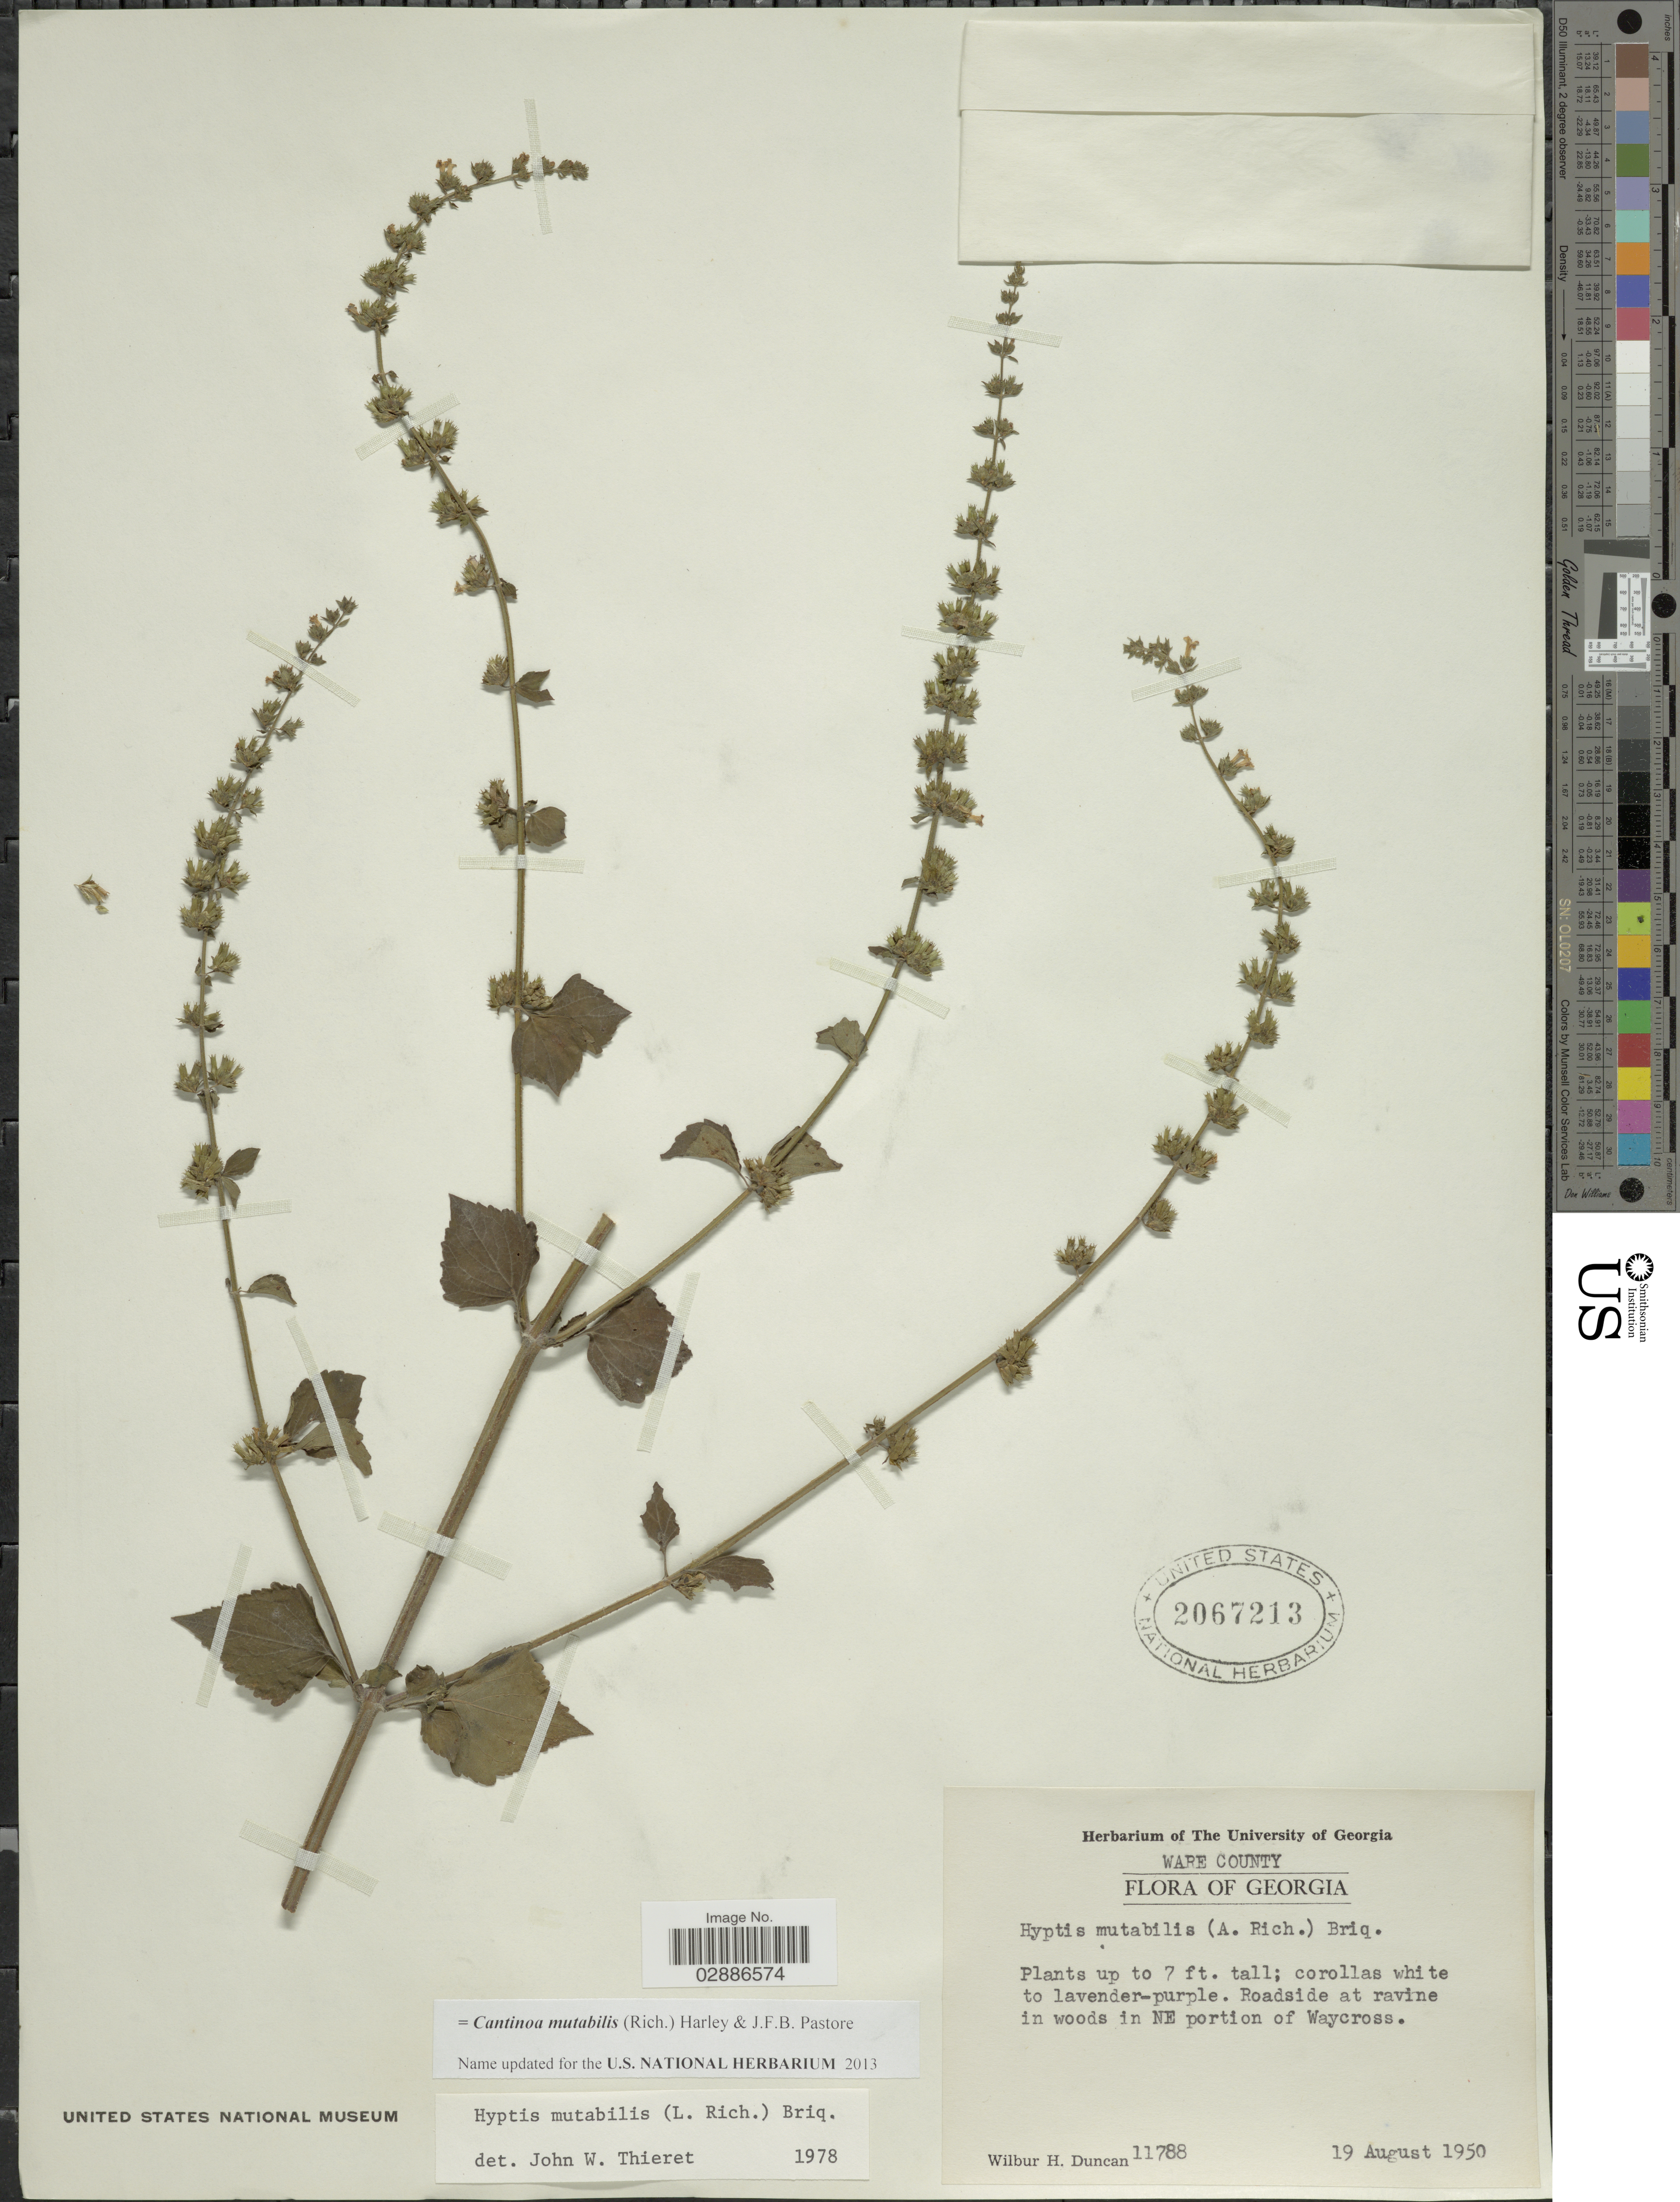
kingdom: Plantae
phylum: Tracheophyta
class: Magnoliopsida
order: Lamiales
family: Lamiaceae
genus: Cantinoa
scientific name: Cantinoa mutabilis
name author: (Epling) Harley & J.F.B. Pastore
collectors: W. H. Duncan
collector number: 11788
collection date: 1950-08-19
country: United States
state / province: Georgia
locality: Ware County, Roadside at ravine in woods in NE portion of Waycross.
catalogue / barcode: US 2067213